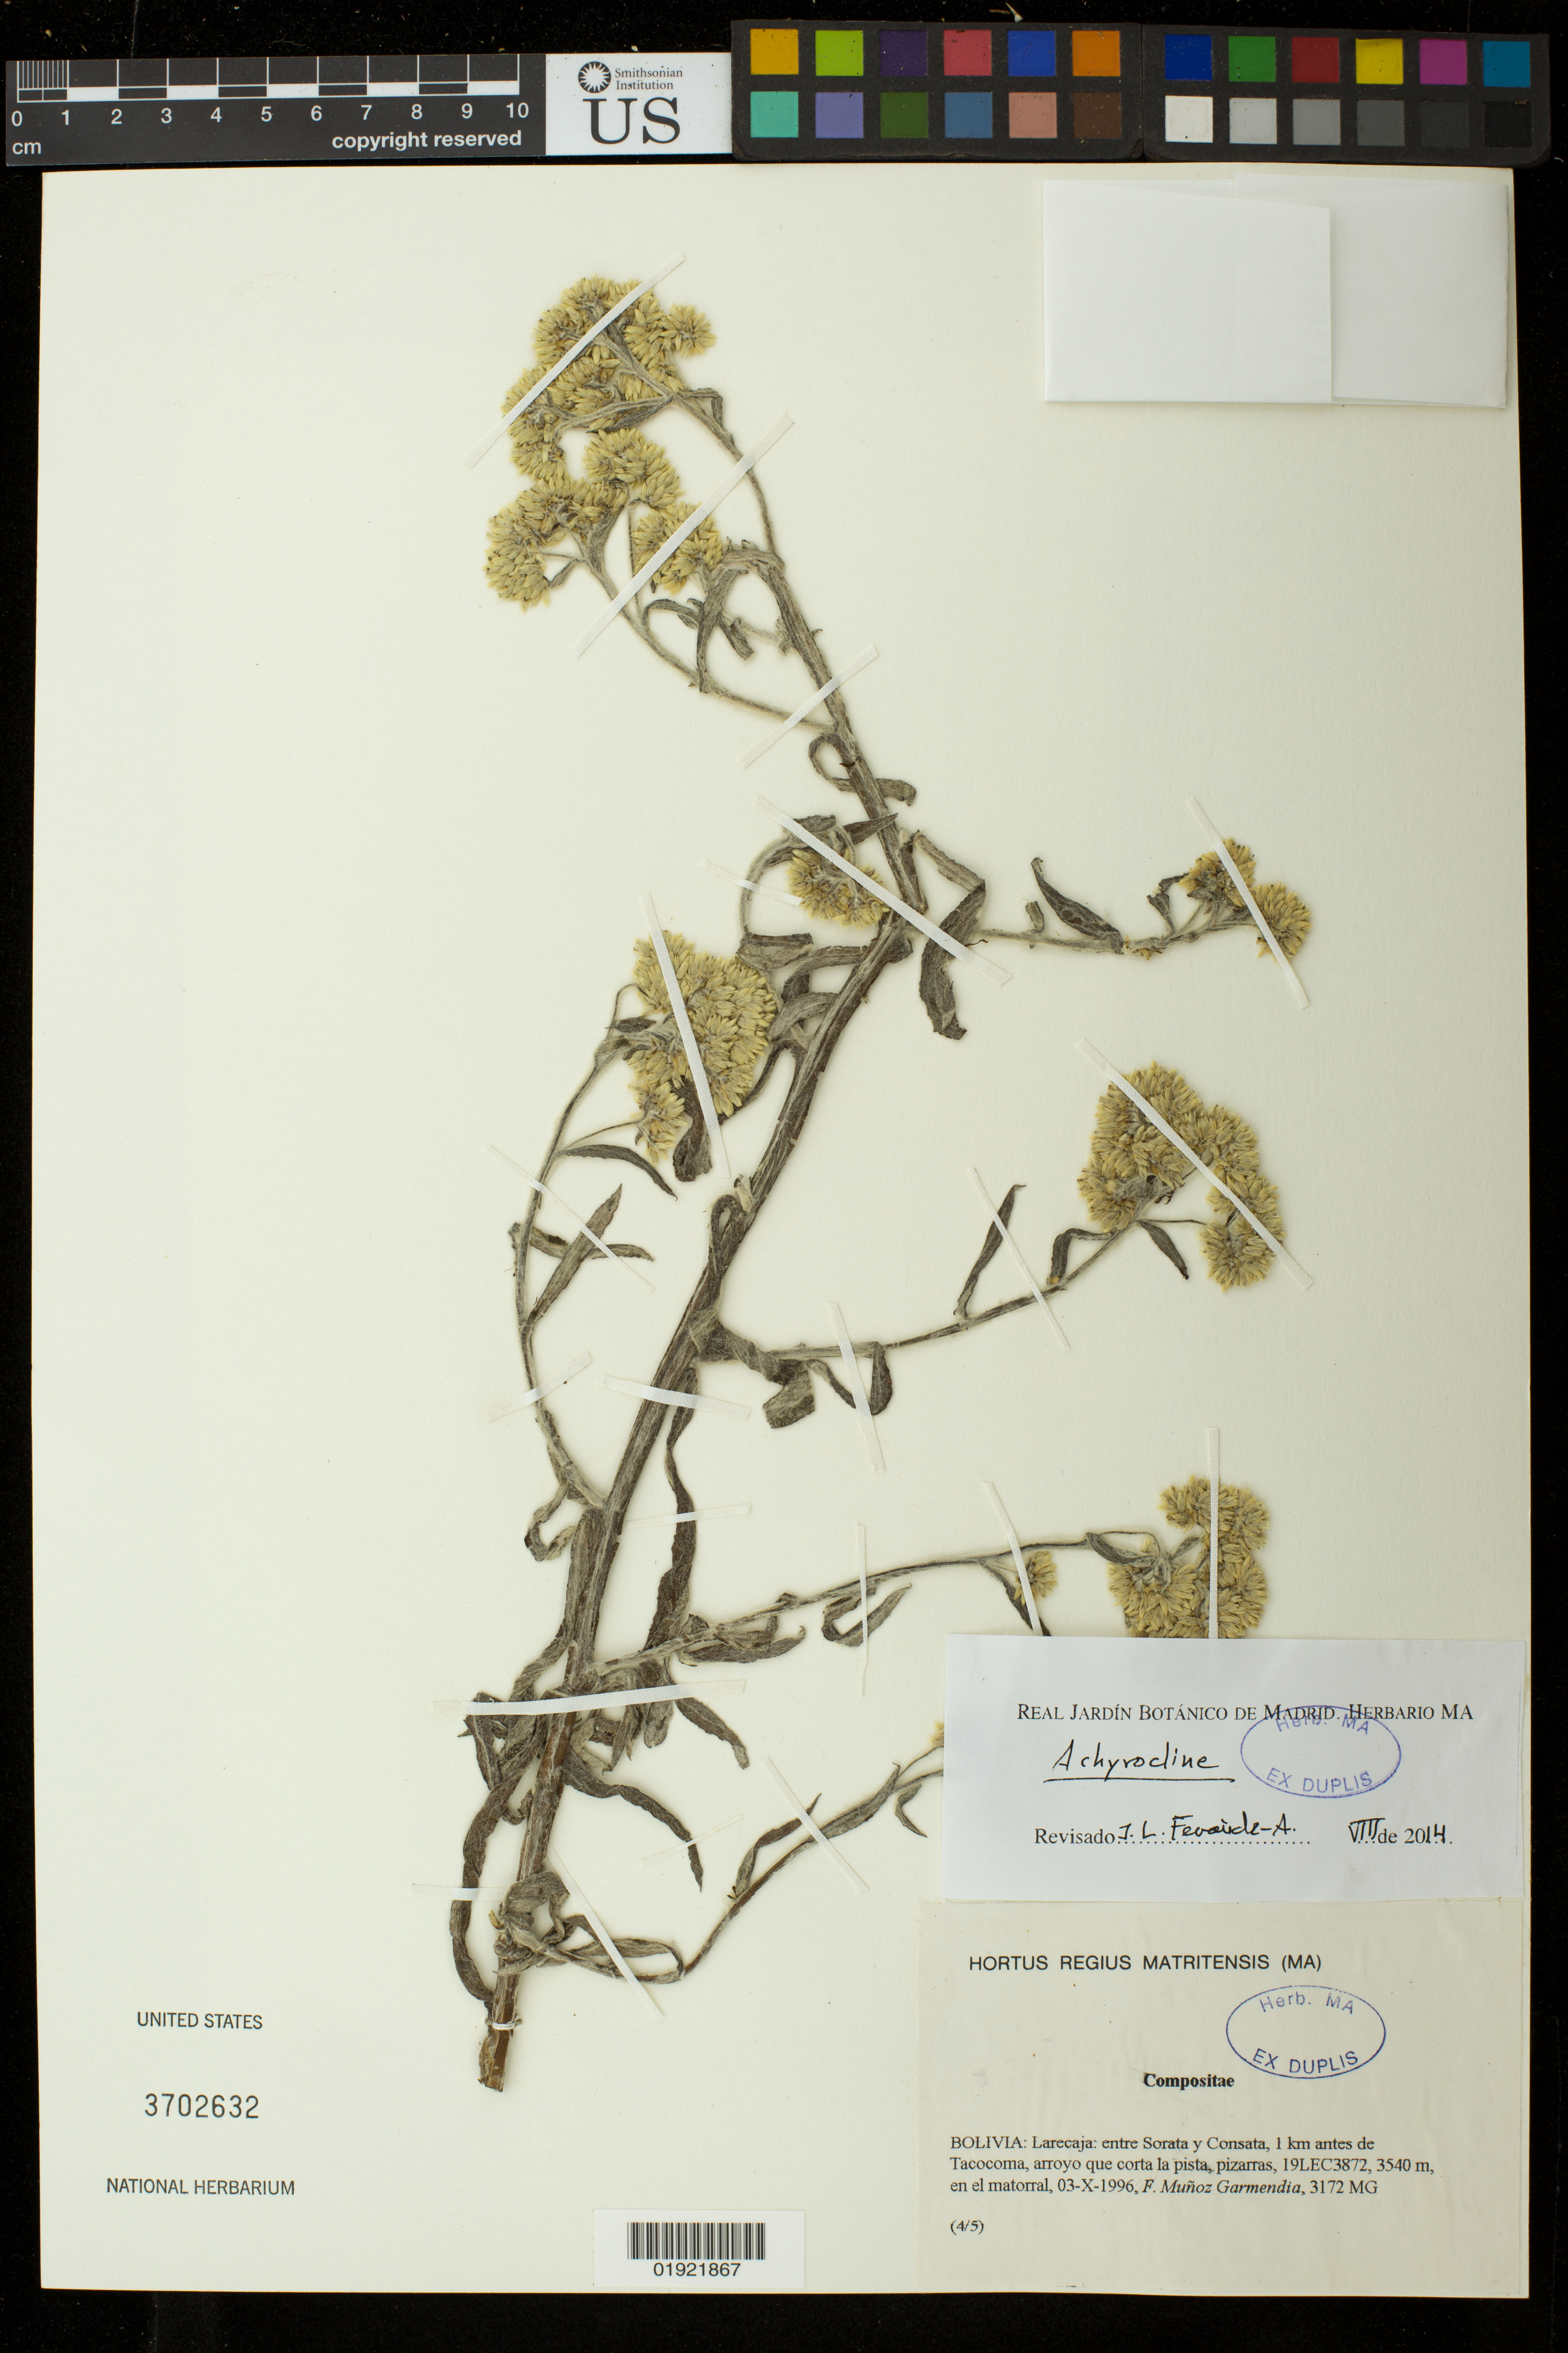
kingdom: Plantae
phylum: Tracheophyta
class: Magnoliopsida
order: Asterales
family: Asteraceae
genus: Achyrocline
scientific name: Achyrocline sp.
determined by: Fernández-Alonso, J. L.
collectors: F. Muñoz Garmendia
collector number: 3172 MG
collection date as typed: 03-X-1996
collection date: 1996-10-03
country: Bolivia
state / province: La Páz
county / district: Larecaja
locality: entre Sorata y Consata, 1 km antes de Tacocoma, arroyo que corta la pista, pizarras, 19LEC3872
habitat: pizarras, en el matorral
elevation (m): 3540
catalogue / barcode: US 3702632